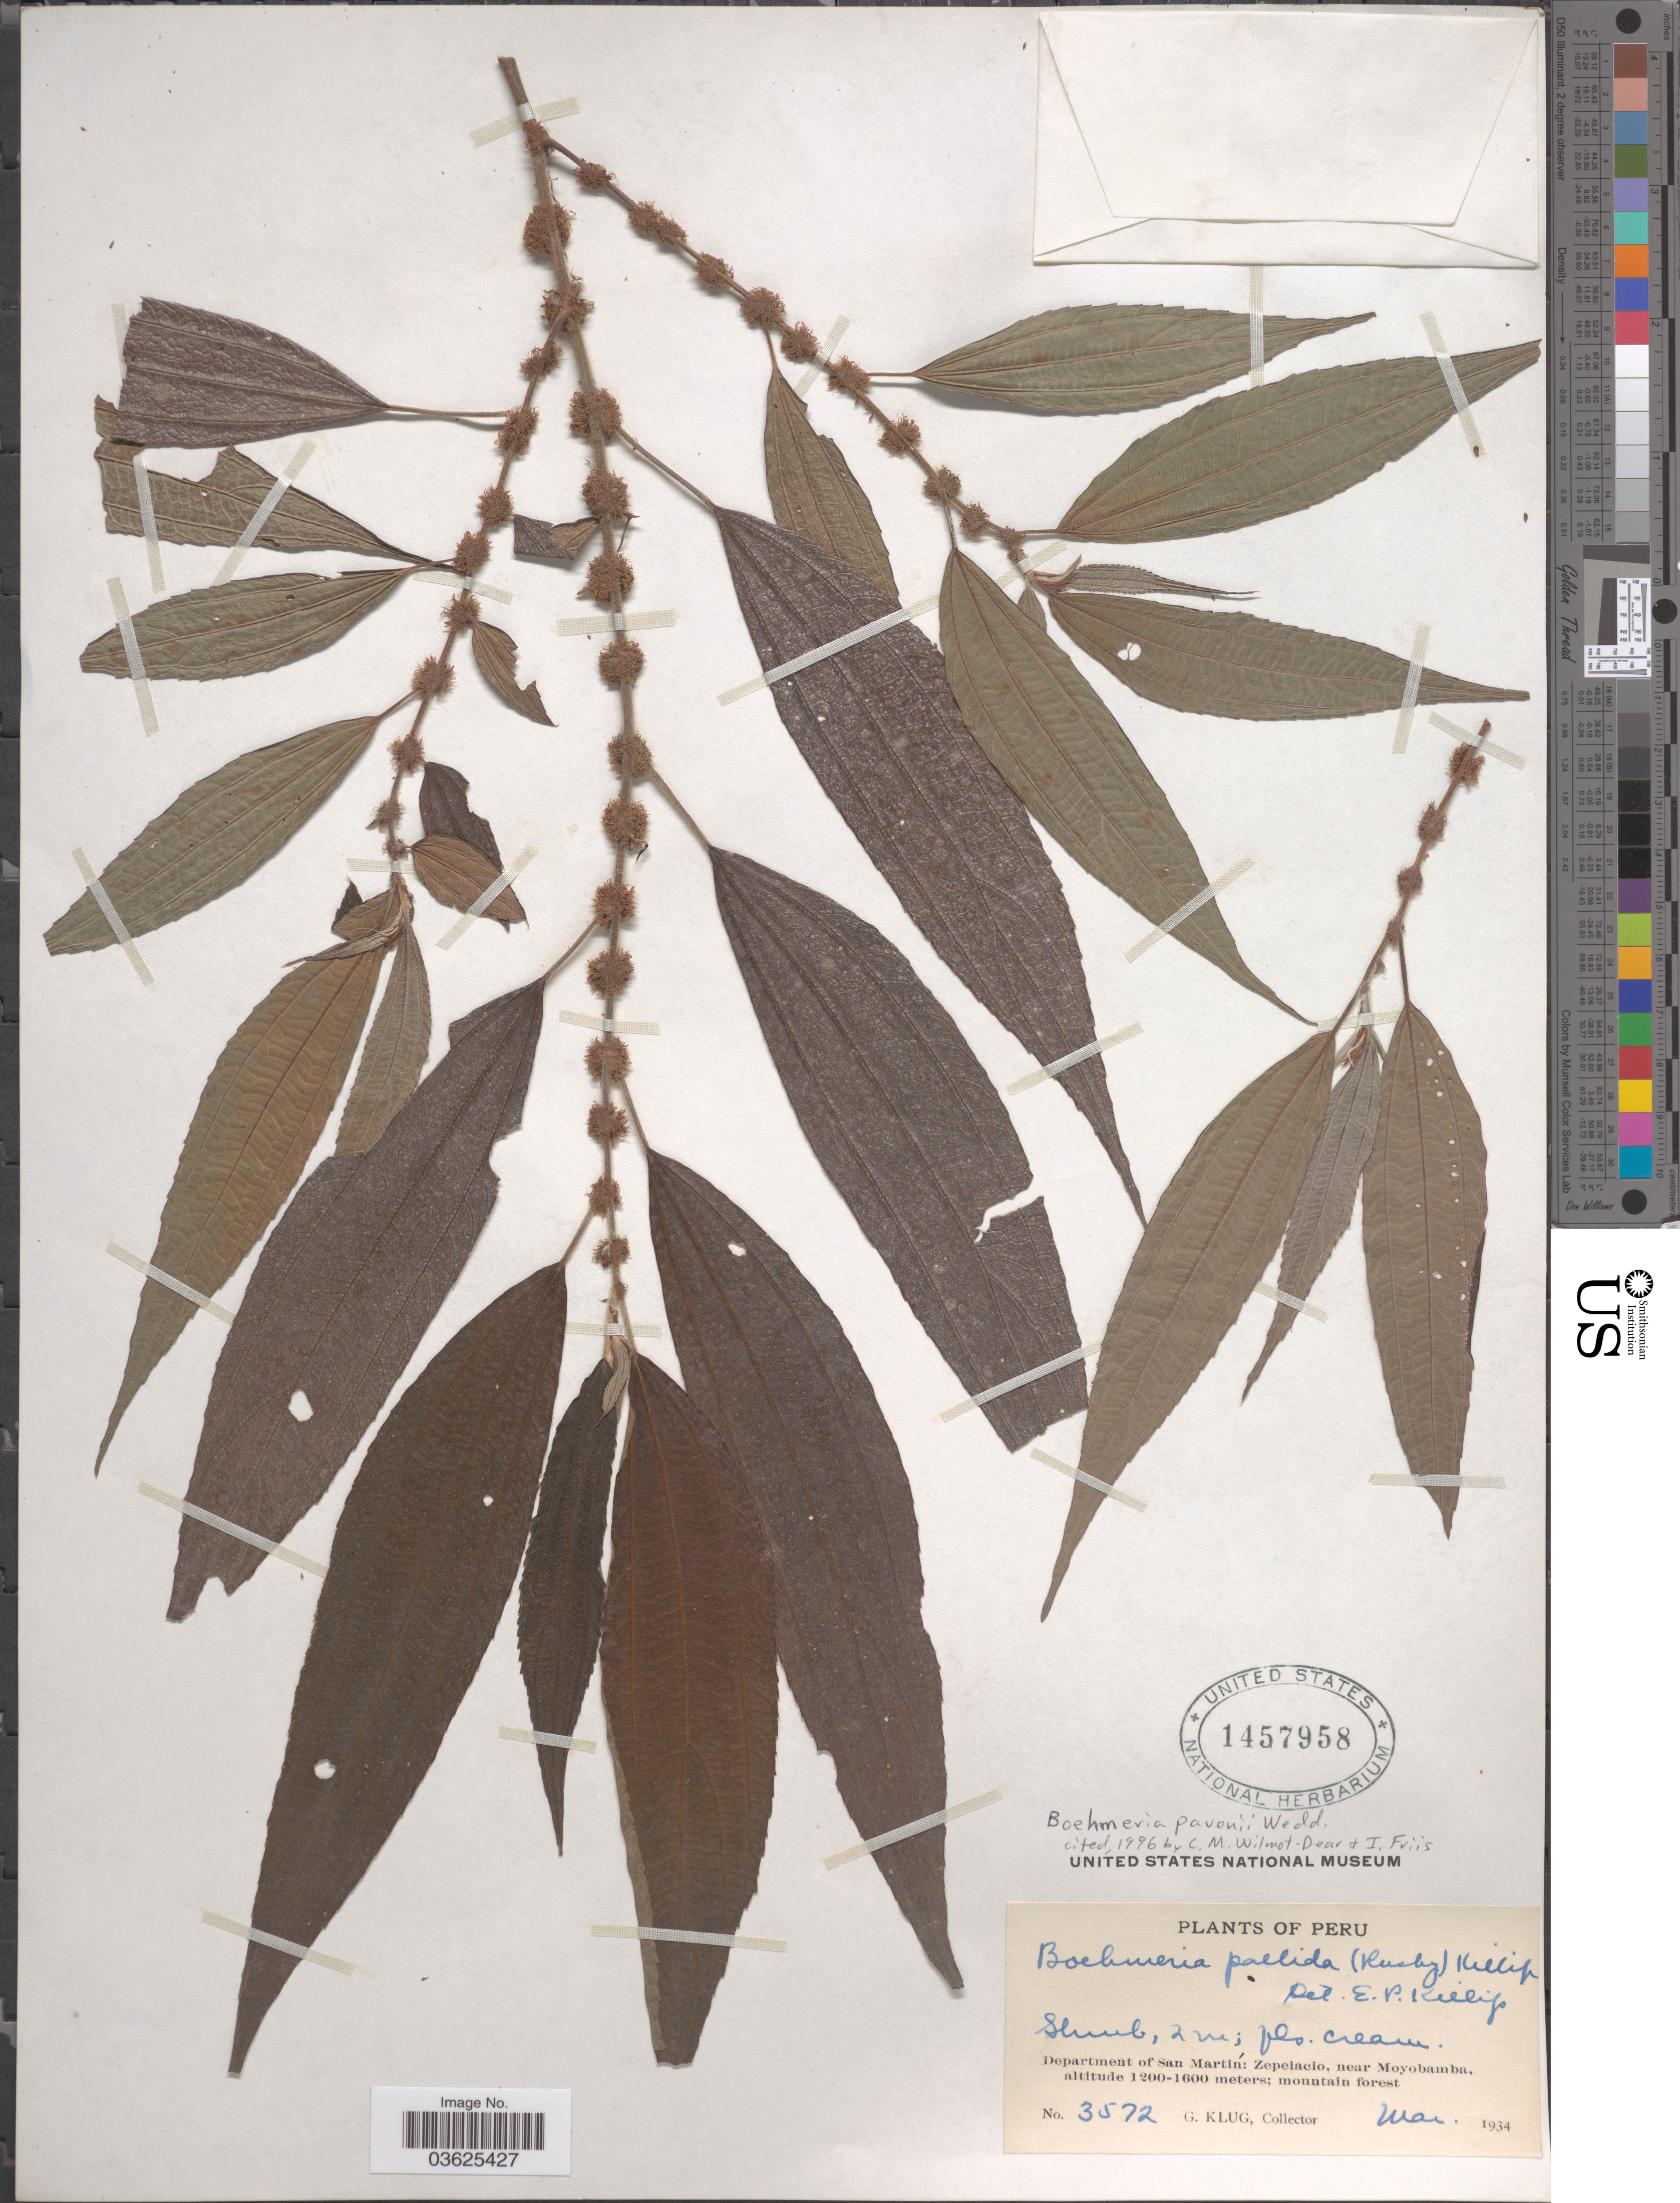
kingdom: Plantae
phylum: Tracheophyta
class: Magnoliopsida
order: Rosales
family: Urticaceae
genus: Boehmeria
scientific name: Boehmeria pavonii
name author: Wedd.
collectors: G. Klug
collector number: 3572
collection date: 1934-03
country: Peru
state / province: San Martín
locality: Department of San Martín: Zepelacio, near Moyobamba.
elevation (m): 1200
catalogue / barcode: US 1457958